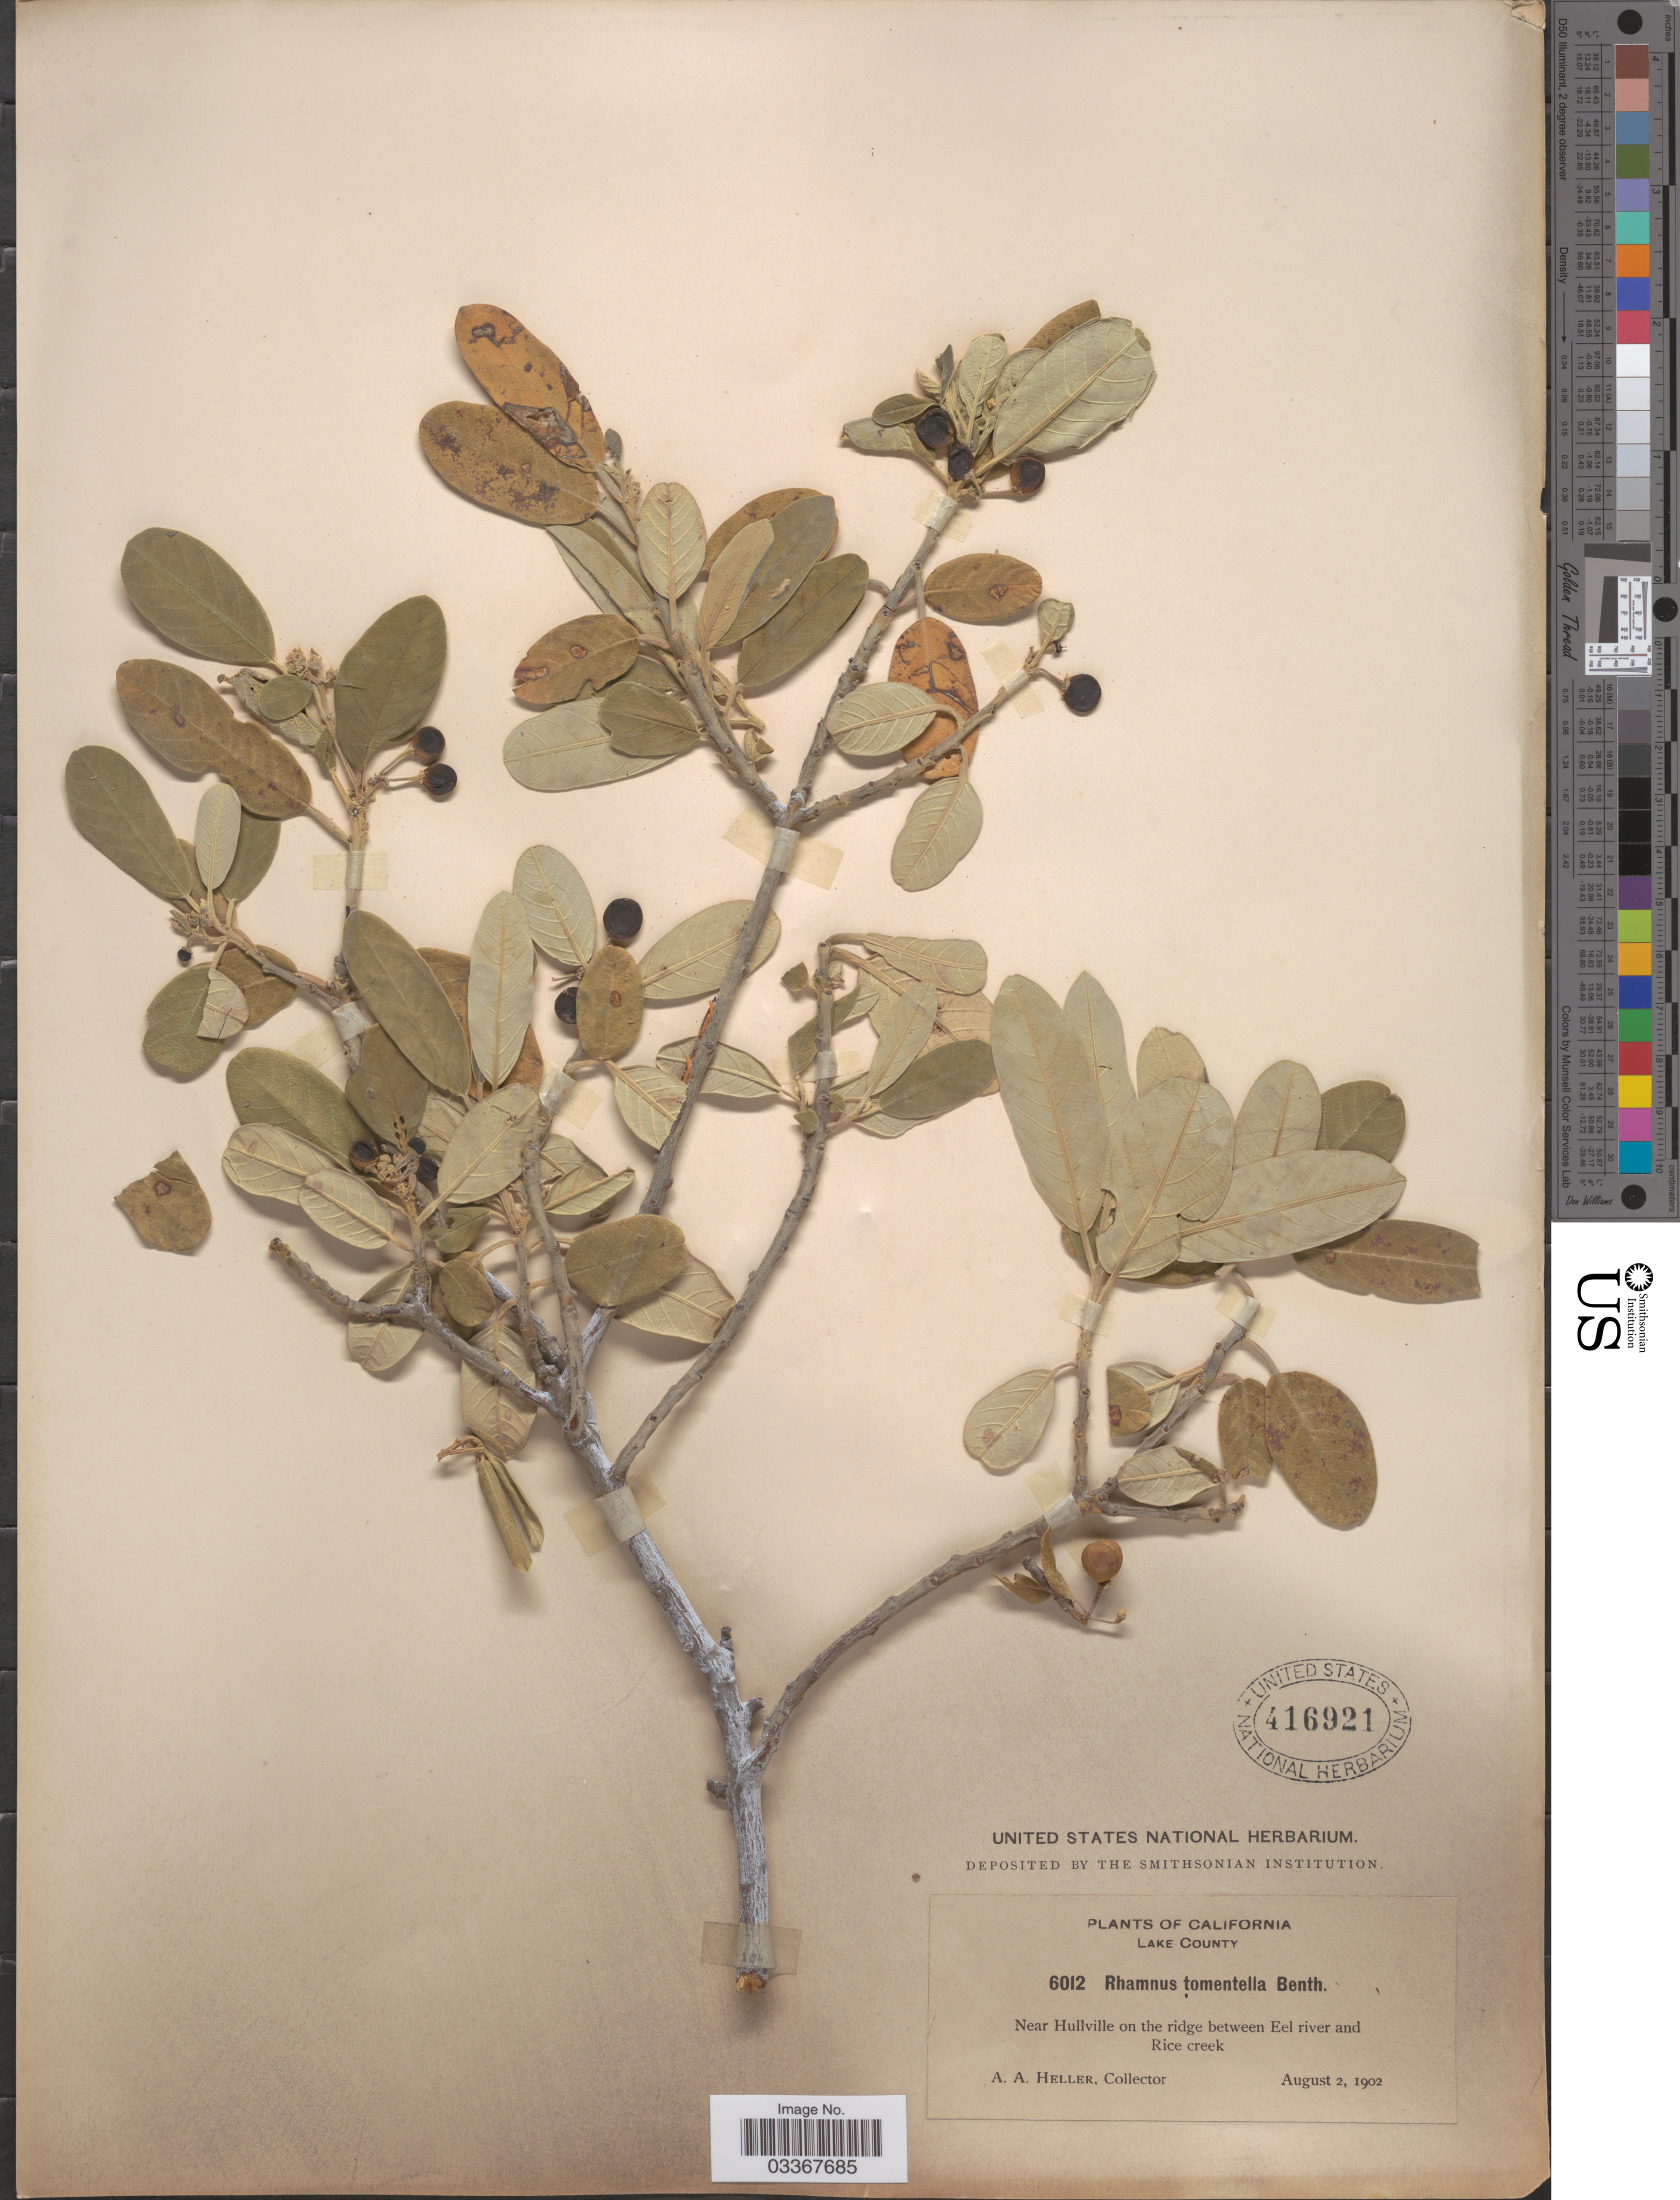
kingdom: Plantae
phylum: Tracheophyta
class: Magnoliopsida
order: Rosales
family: Rhamnaceae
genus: Frangula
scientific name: Frangula californica subsp. tomentella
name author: (Benth.) Kartesz & Gandhi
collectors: A. A. Heller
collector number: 6012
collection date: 1902-08-02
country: United States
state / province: California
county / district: Lake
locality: Lake County, Near Hullville on the ridge between Eel river and Rice creek.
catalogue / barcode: US 416921